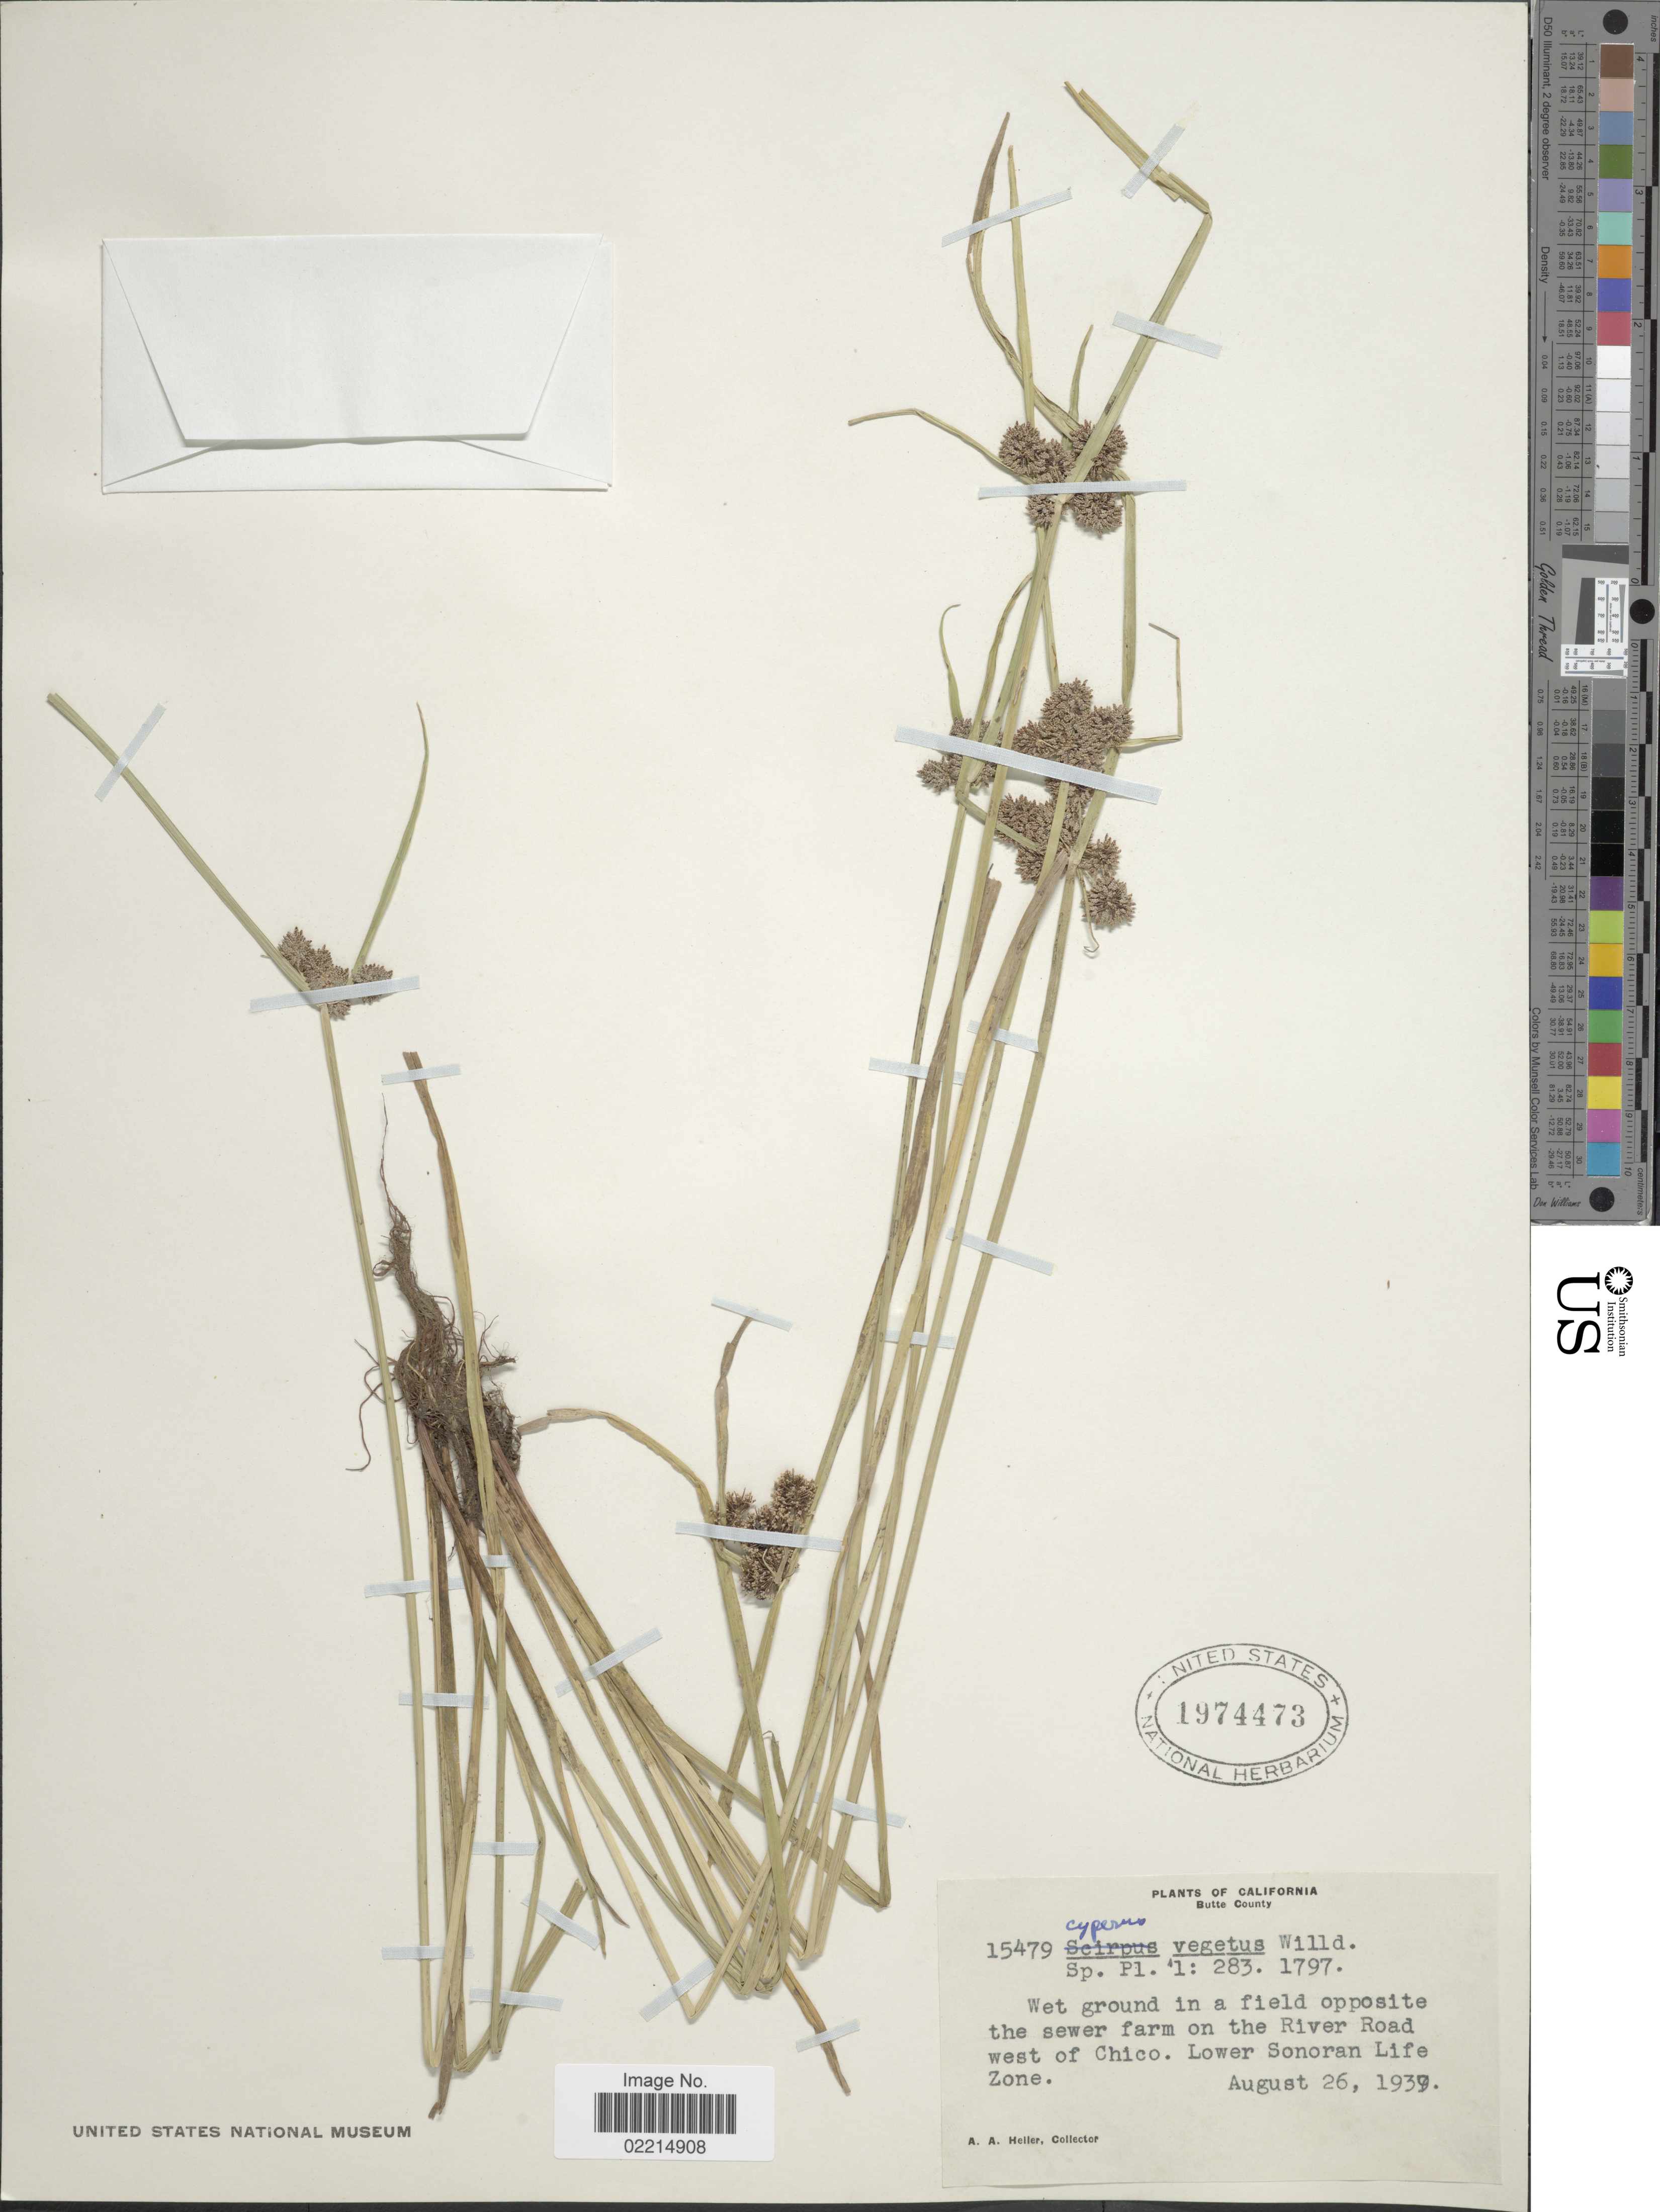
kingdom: Plantae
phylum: Tracheophyta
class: Liliopsida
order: Poales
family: Cyperaceae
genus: Cyperus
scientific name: Cyperus eragrostis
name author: Lam.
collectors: A. A. Heller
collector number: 15479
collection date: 1939-08-26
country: United States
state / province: California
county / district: Butte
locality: Butte County, wet ground in field opposite the sewer farm on the River Road west of Chico, lower Sonoran Life Zone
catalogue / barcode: US 1974473